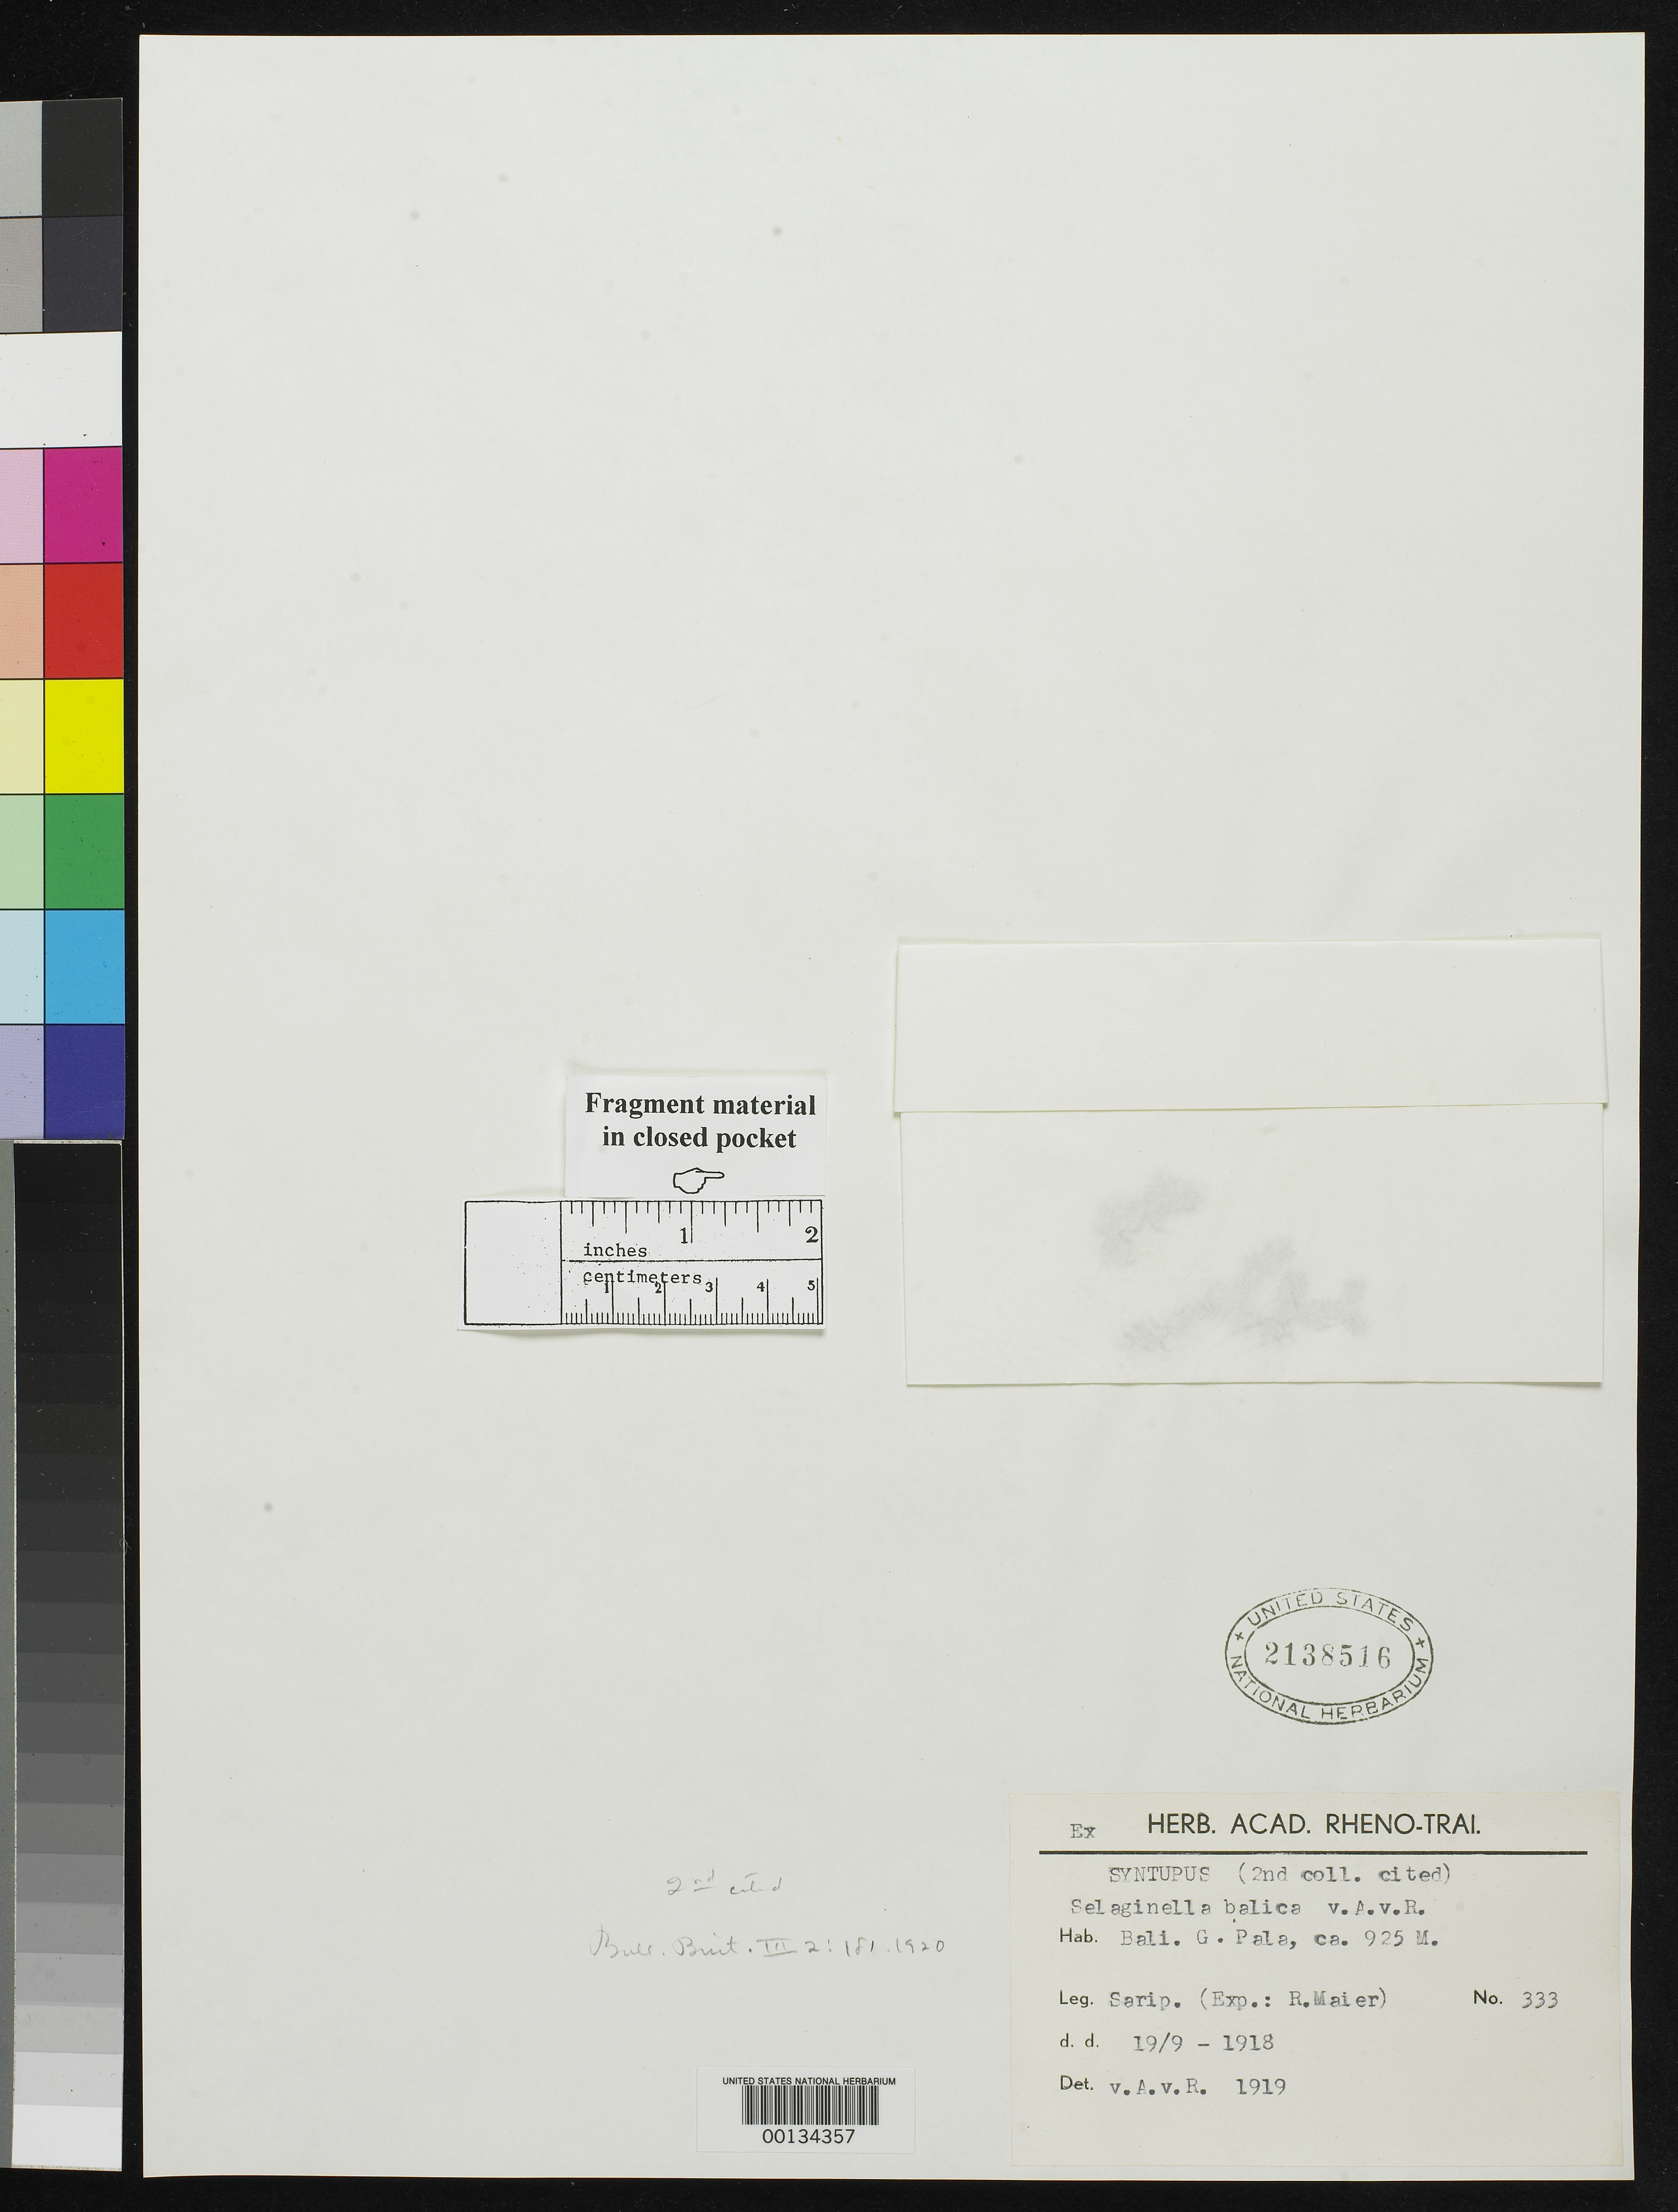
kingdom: Plantae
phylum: Tracheophyta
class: Lycopodiopsida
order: Selaginellales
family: Selaginellaceae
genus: Selaginella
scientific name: Selaginella balica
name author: Alderw.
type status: Syntype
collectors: R. Maier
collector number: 333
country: Indonesia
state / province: Nusa Tenggara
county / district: Bali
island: Bali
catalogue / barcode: US 2138516